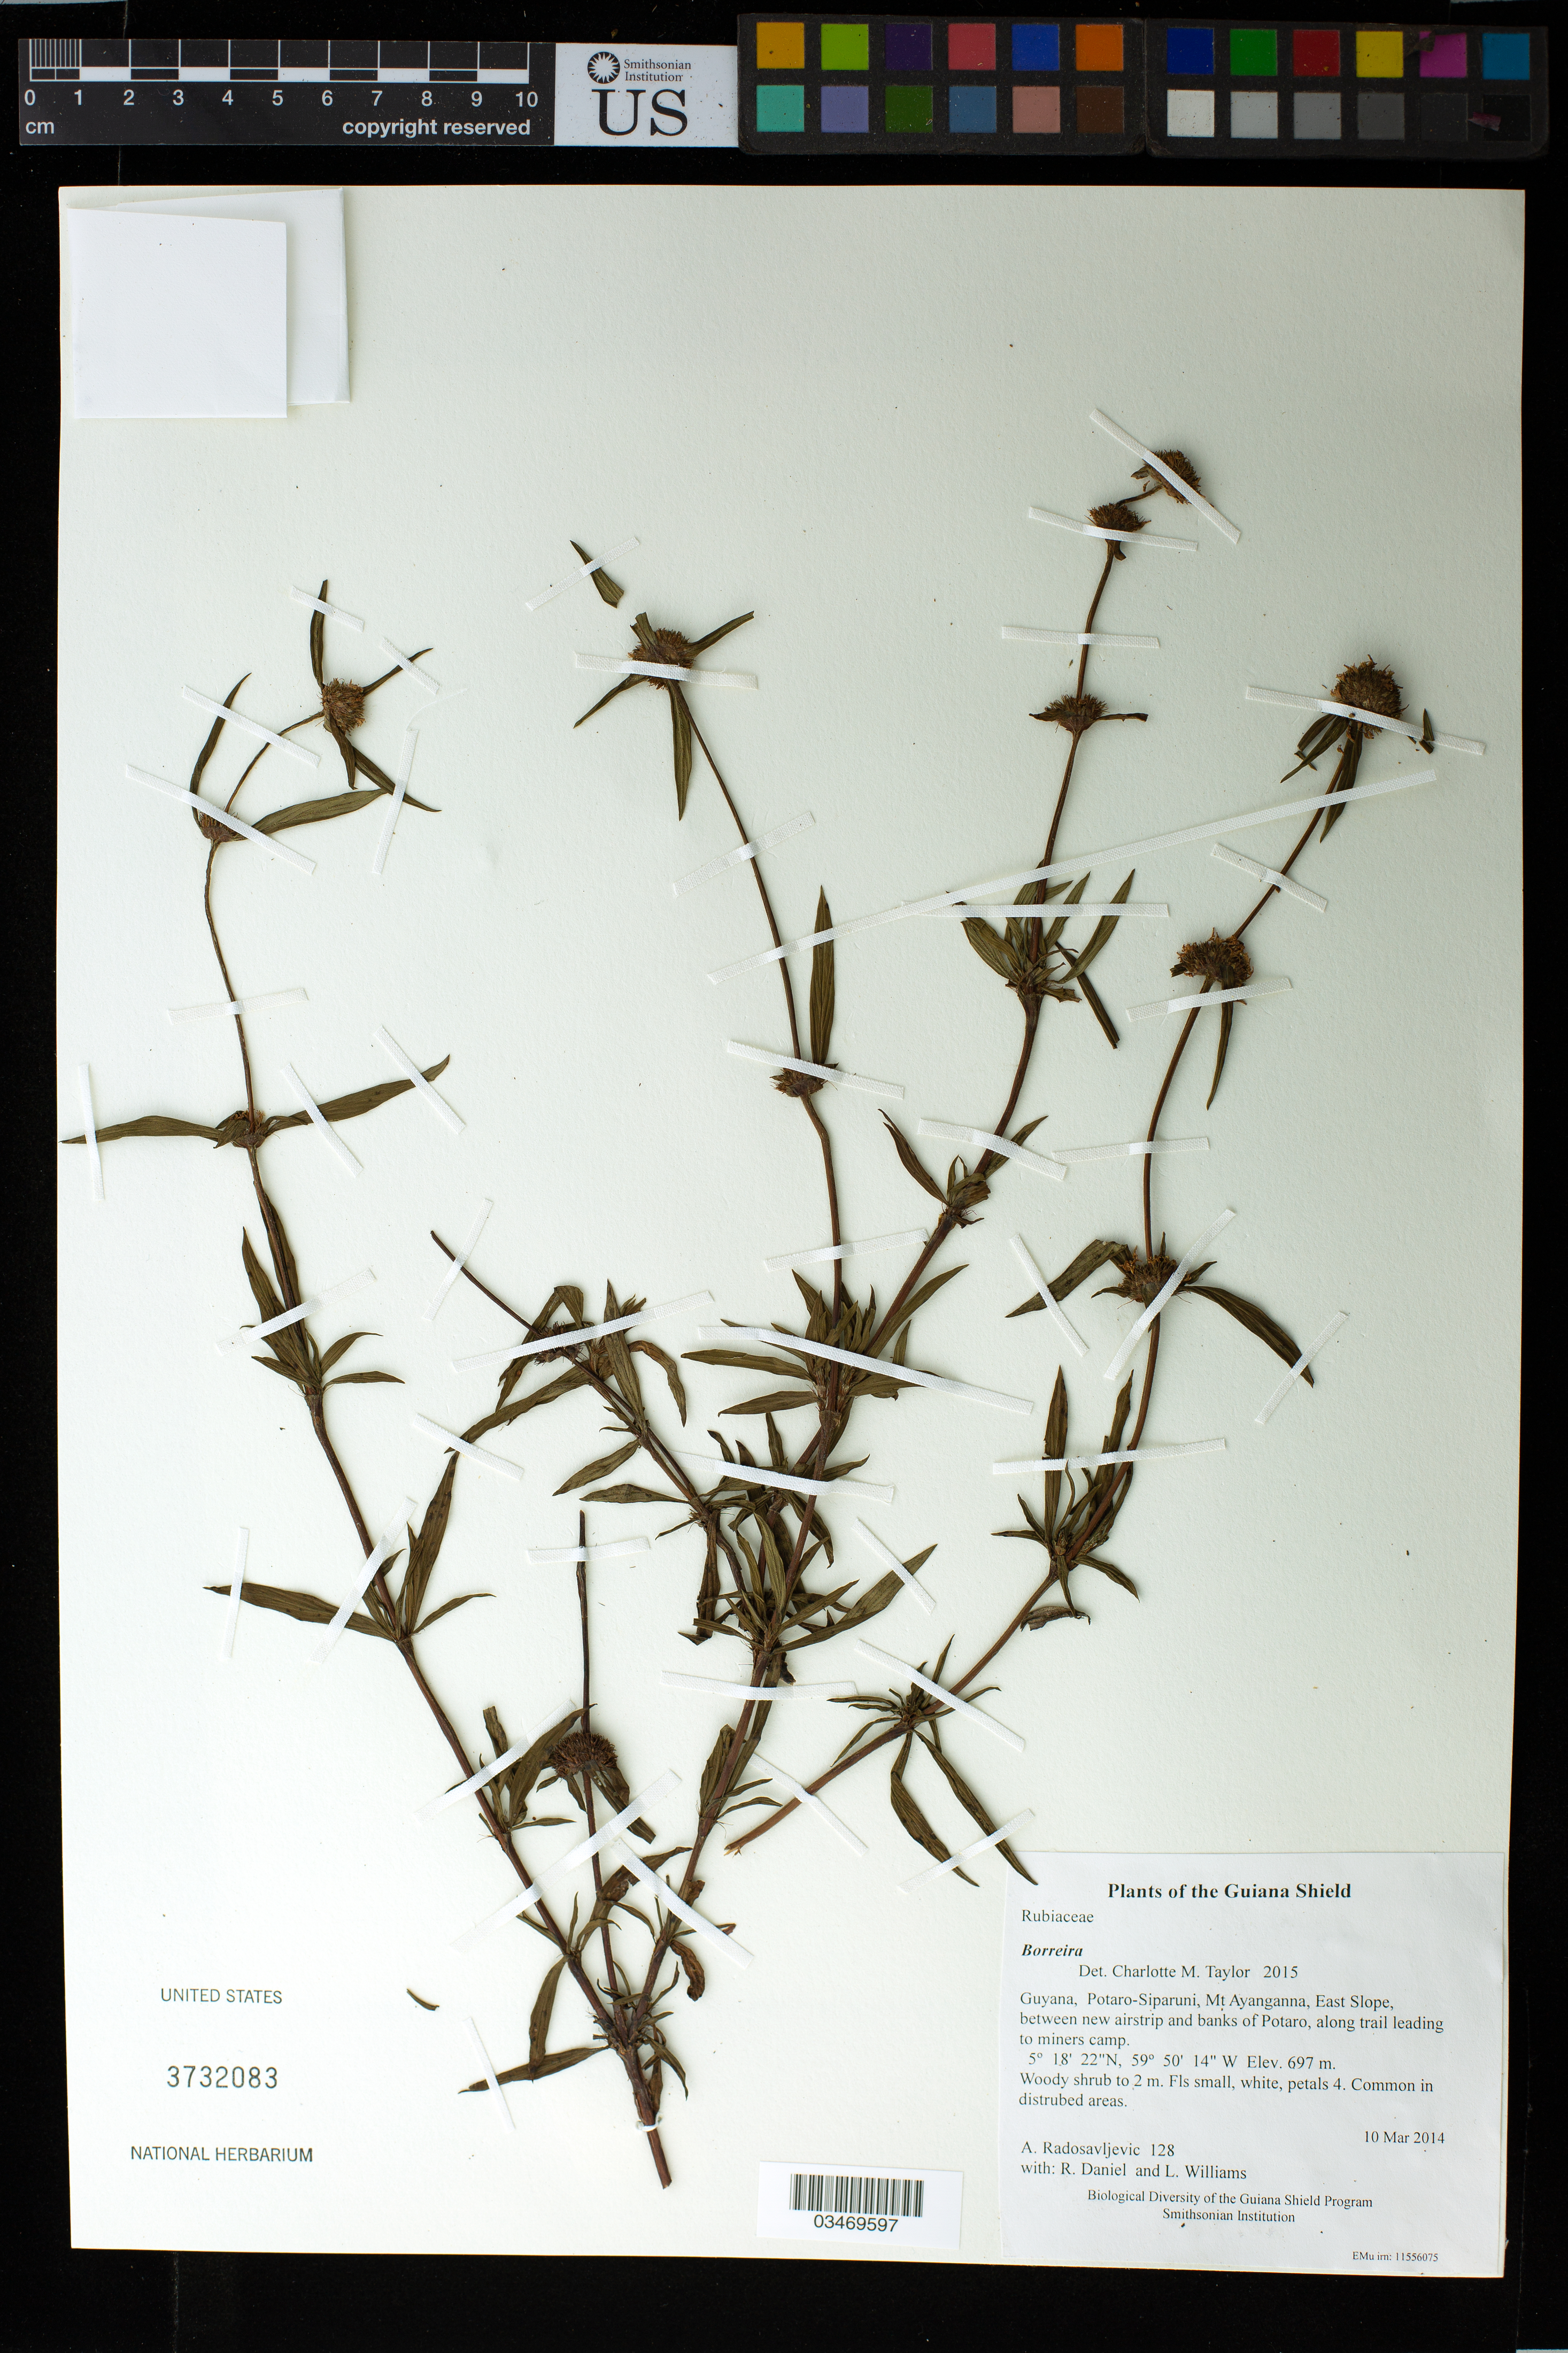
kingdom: Plantae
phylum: Tracheophyta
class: Magnoliopsida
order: Gentianales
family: Rubiaceae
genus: Borreria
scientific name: Borreria sp.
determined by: Taylor, Charlotte M.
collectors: A. Radosavljevic, R. Daniel & L. Williams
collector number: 128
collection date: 2014-03-10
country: Guyana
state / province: Potaro-Siparuni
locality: Mt Ayanganna, East Slope, between new airstrip and banks of Potaro, along trail leading to miners camp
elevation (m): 697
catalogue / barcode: US 3732083